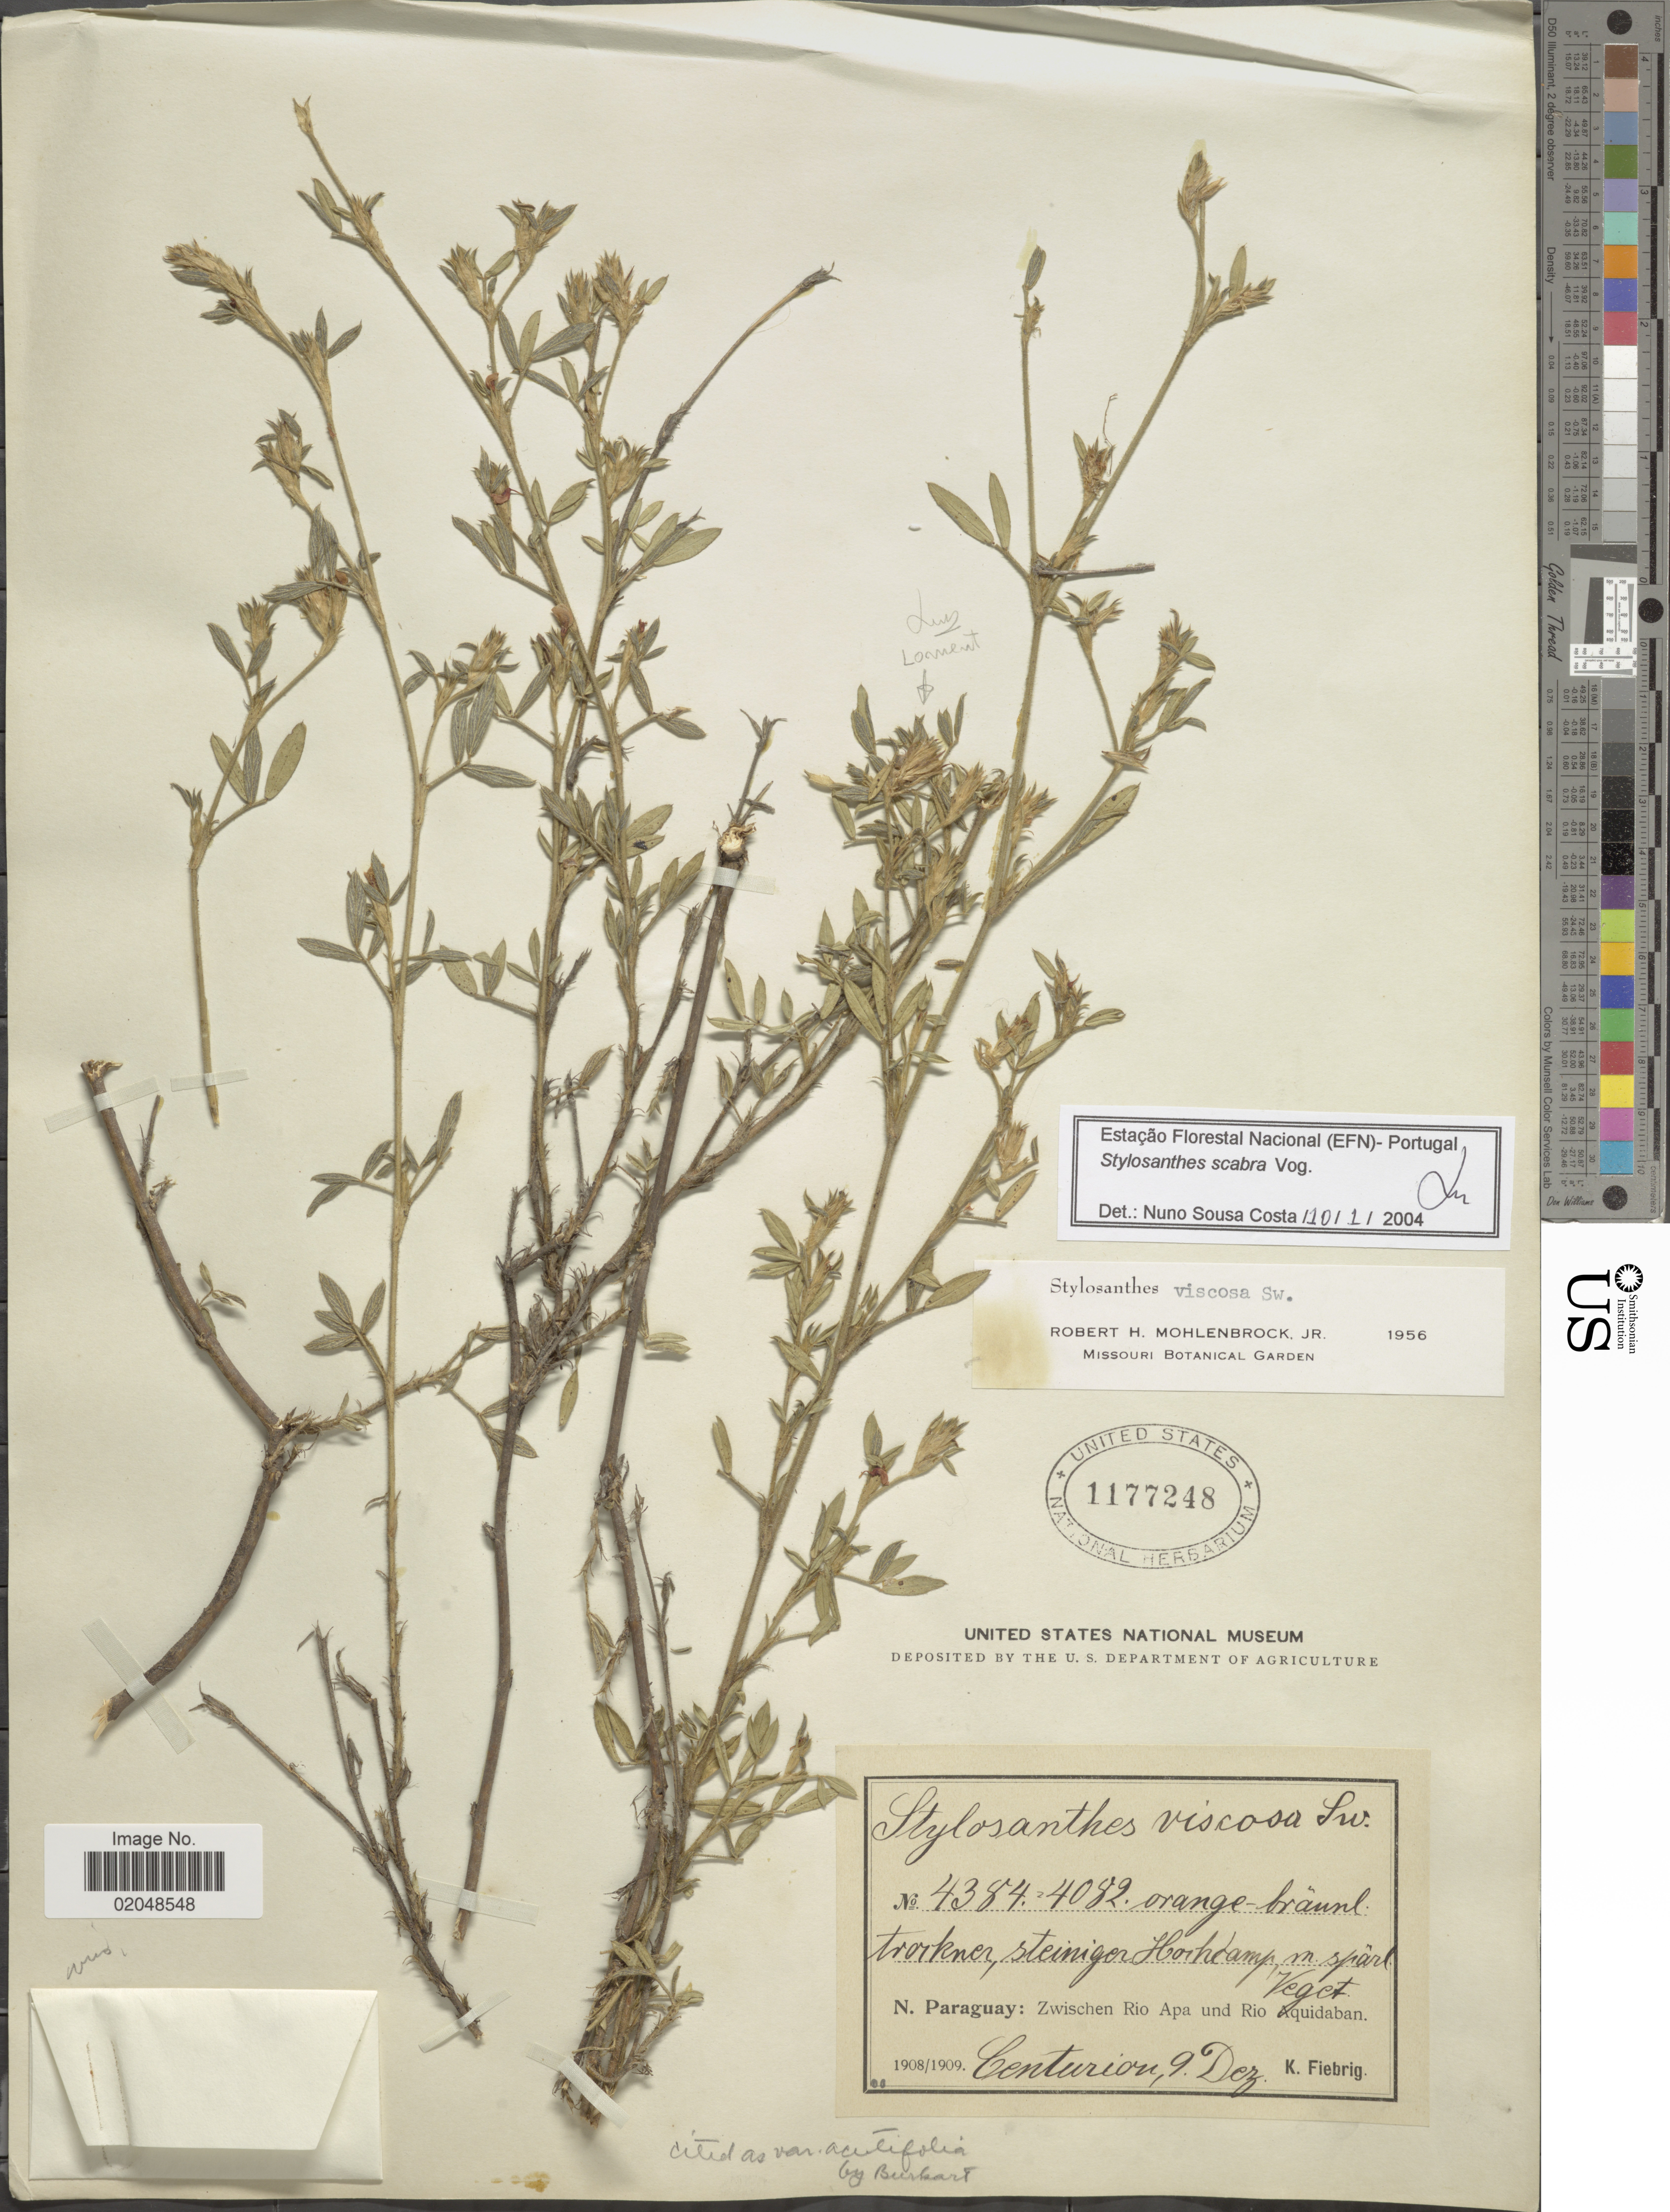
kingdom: Plantae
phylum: Tracheophyta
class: Magnoliopsida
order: Fabales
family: Fabaceae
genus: Stylosanthes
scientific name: Stylosanthes scabra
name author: Vogel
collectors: K. Fiebrig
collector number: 4384/4082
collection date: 1908/1909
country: Paraguay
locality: N. Paraguay: Zwischen Rio Apa und Rio Aquidaban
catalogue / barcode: US 1177248